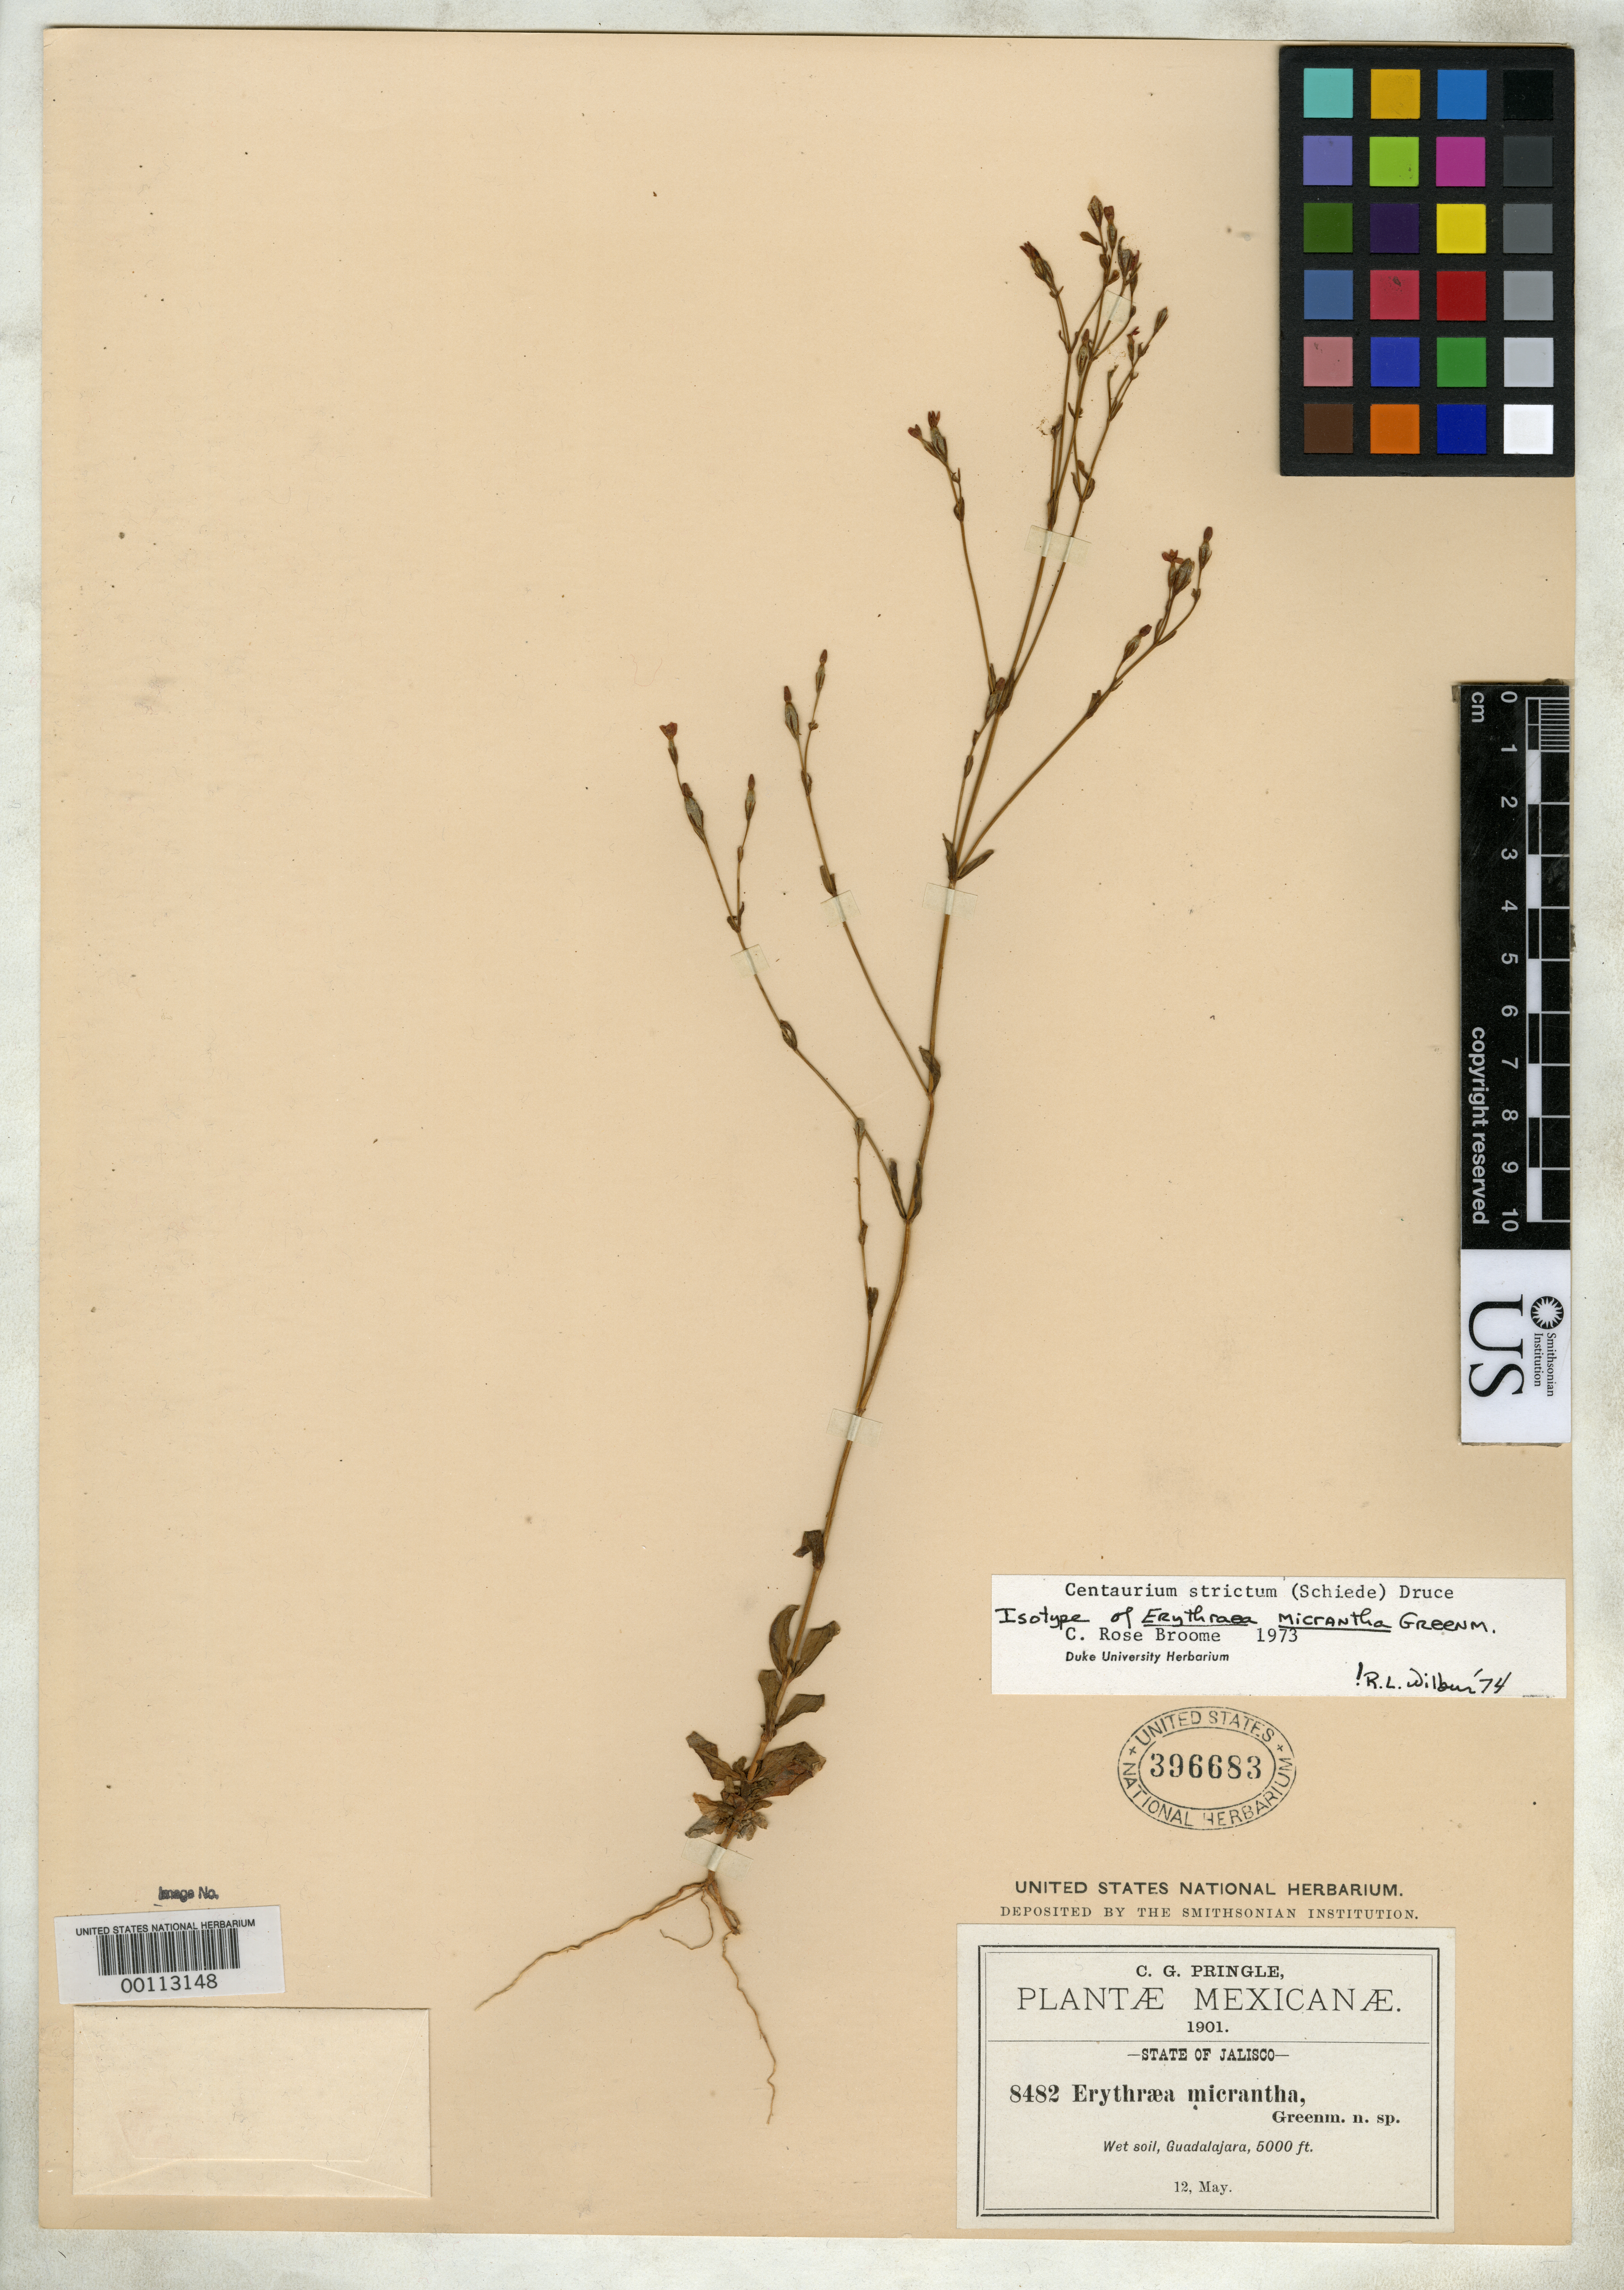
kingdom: Plantae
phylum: Tracheophyta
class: Magnoliopsida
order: Gentianales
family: Gentianaceae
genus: Erythraea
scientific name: Erythraea micrantha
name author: Greenm.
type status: Isotype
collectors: C. G. Pringle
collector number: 8482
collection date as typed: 12 May 1901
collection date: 1901-05-12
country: Mexico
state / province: Jalisco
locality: Near Guadalajara.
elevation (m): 1540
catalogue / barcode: US 396683